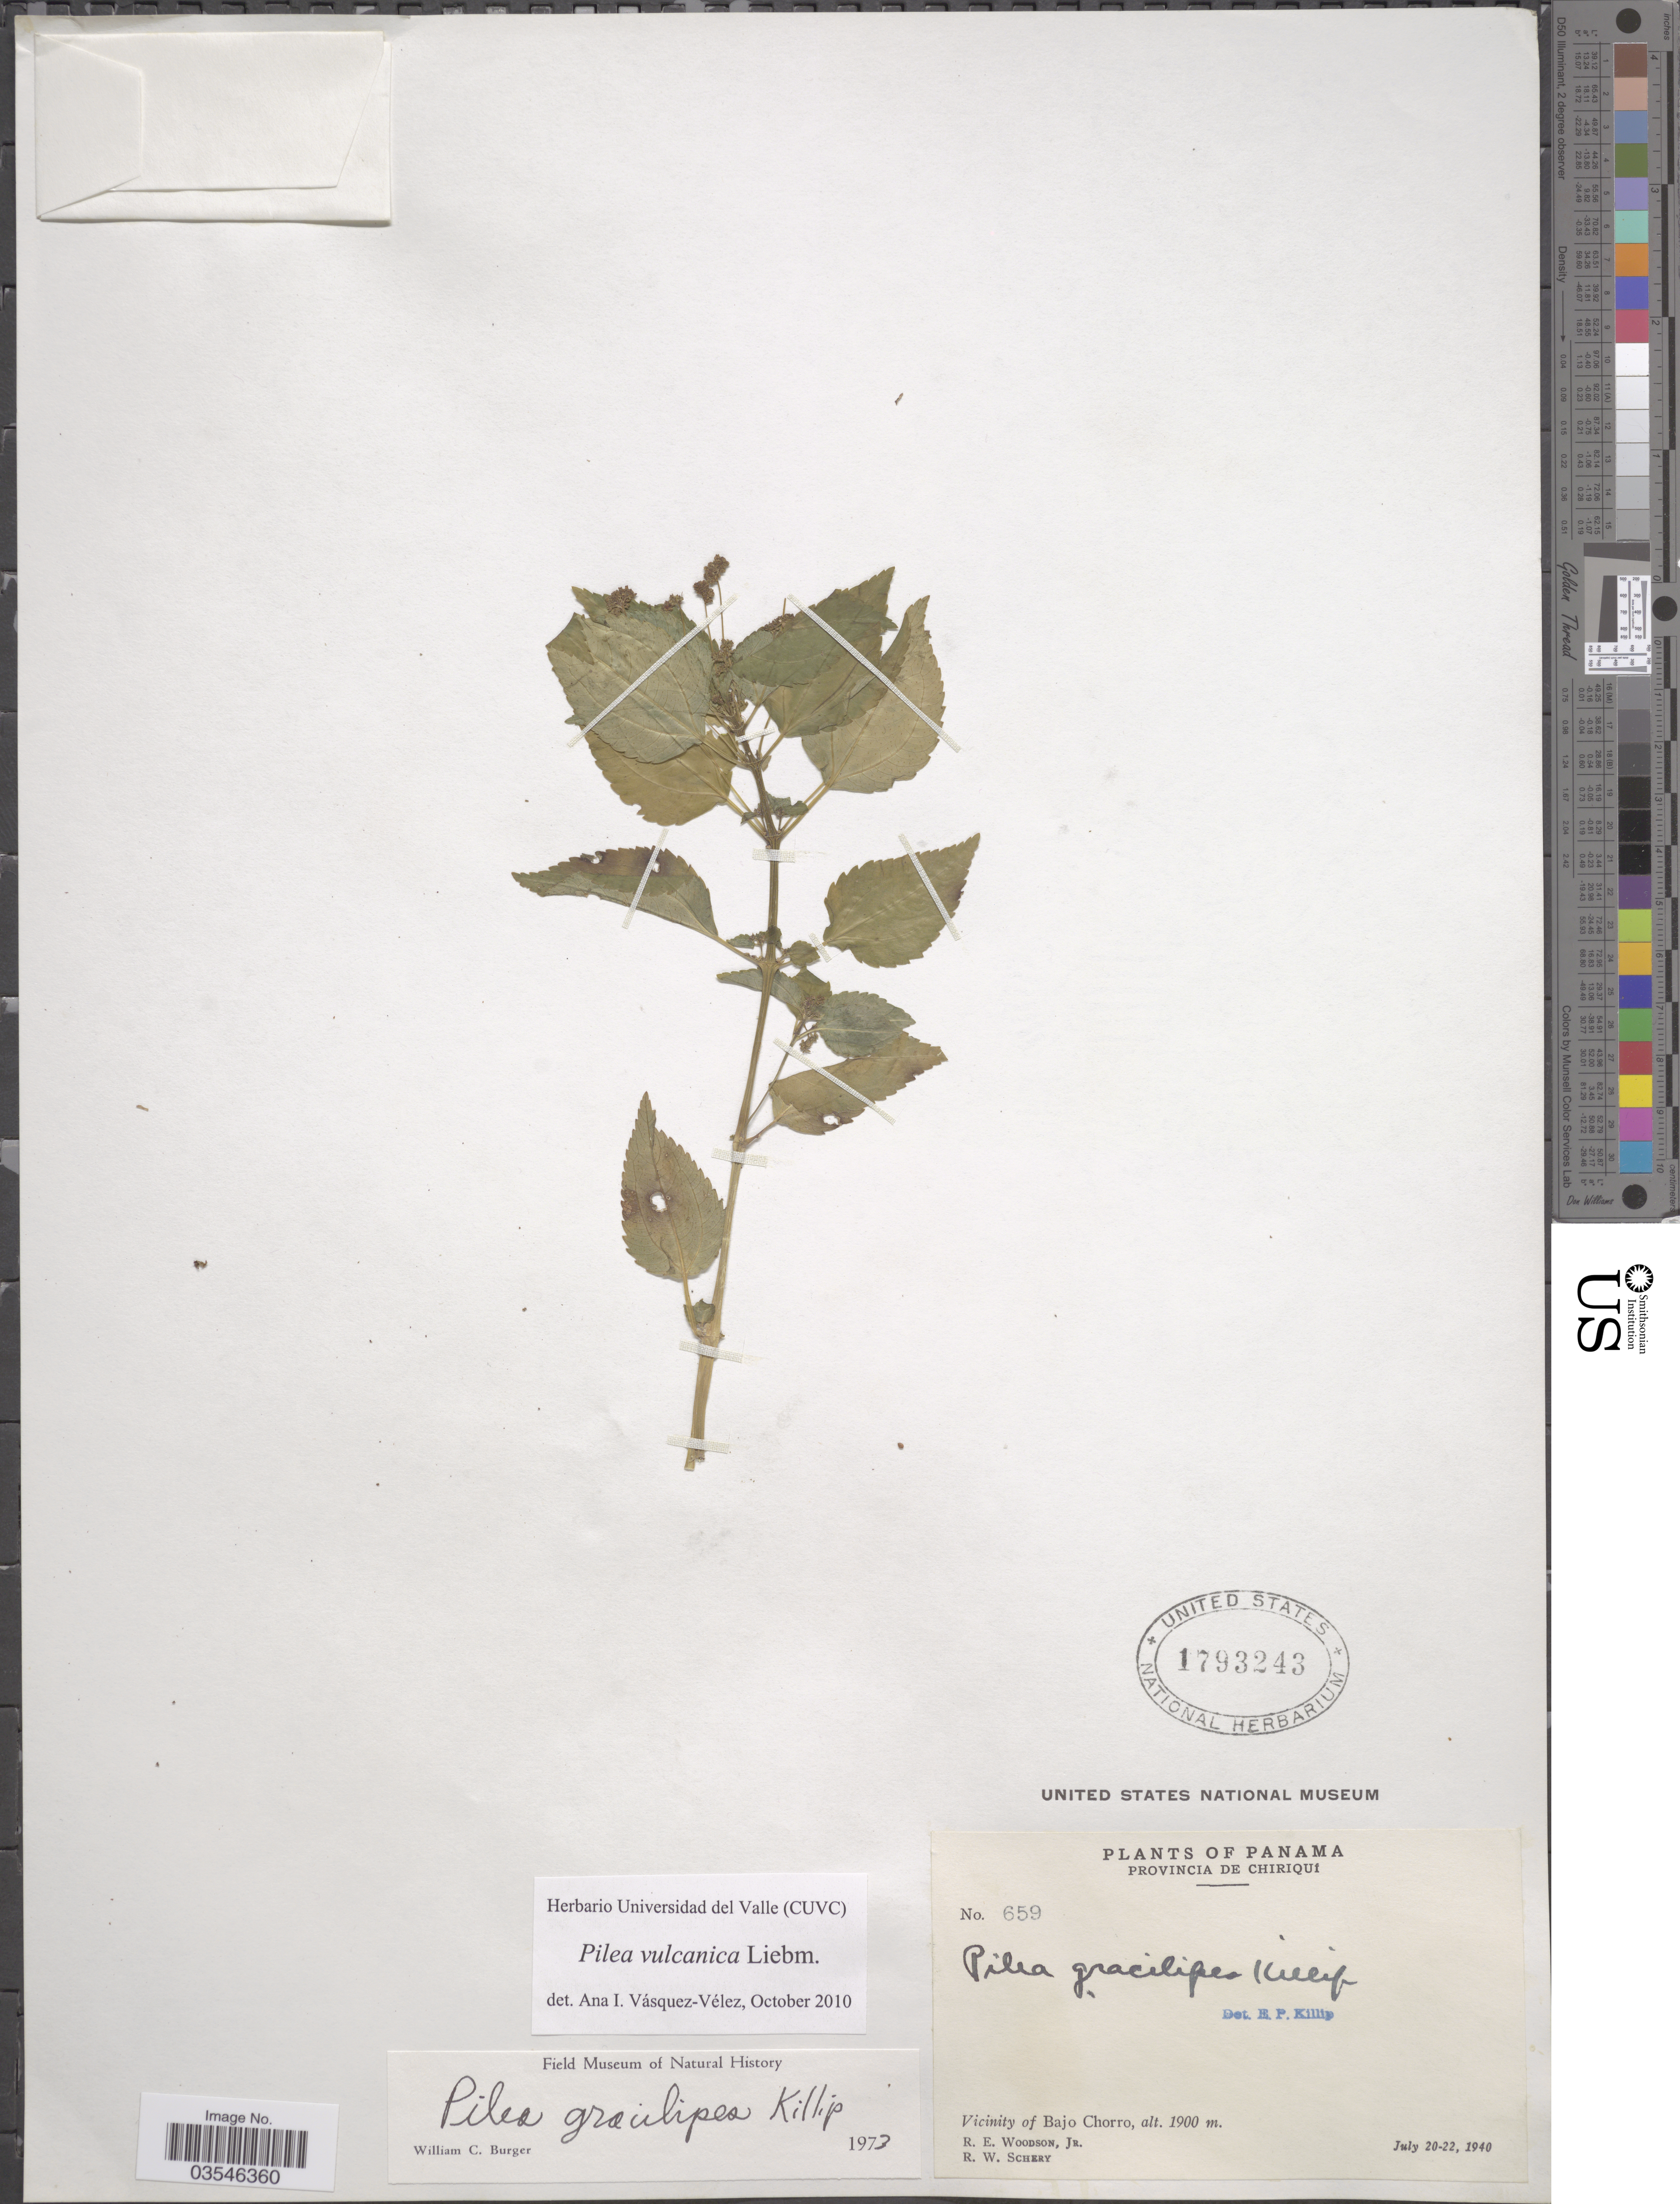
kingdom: Plantae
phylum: Tracheophyta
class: Magnoliopsida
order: Rosales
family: Urticaceae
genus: Pilea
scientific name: Pilea vulcanica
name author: Liebm.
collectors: R. E. Woodson & R. W. Schery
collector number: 659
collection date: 1940-07-20/1940-07-22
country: Panama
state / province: Chiriqui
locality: Provincia of Chiriquí. Vicinity of Bajo Chorro.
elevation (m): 1900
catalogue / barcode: US 1793243